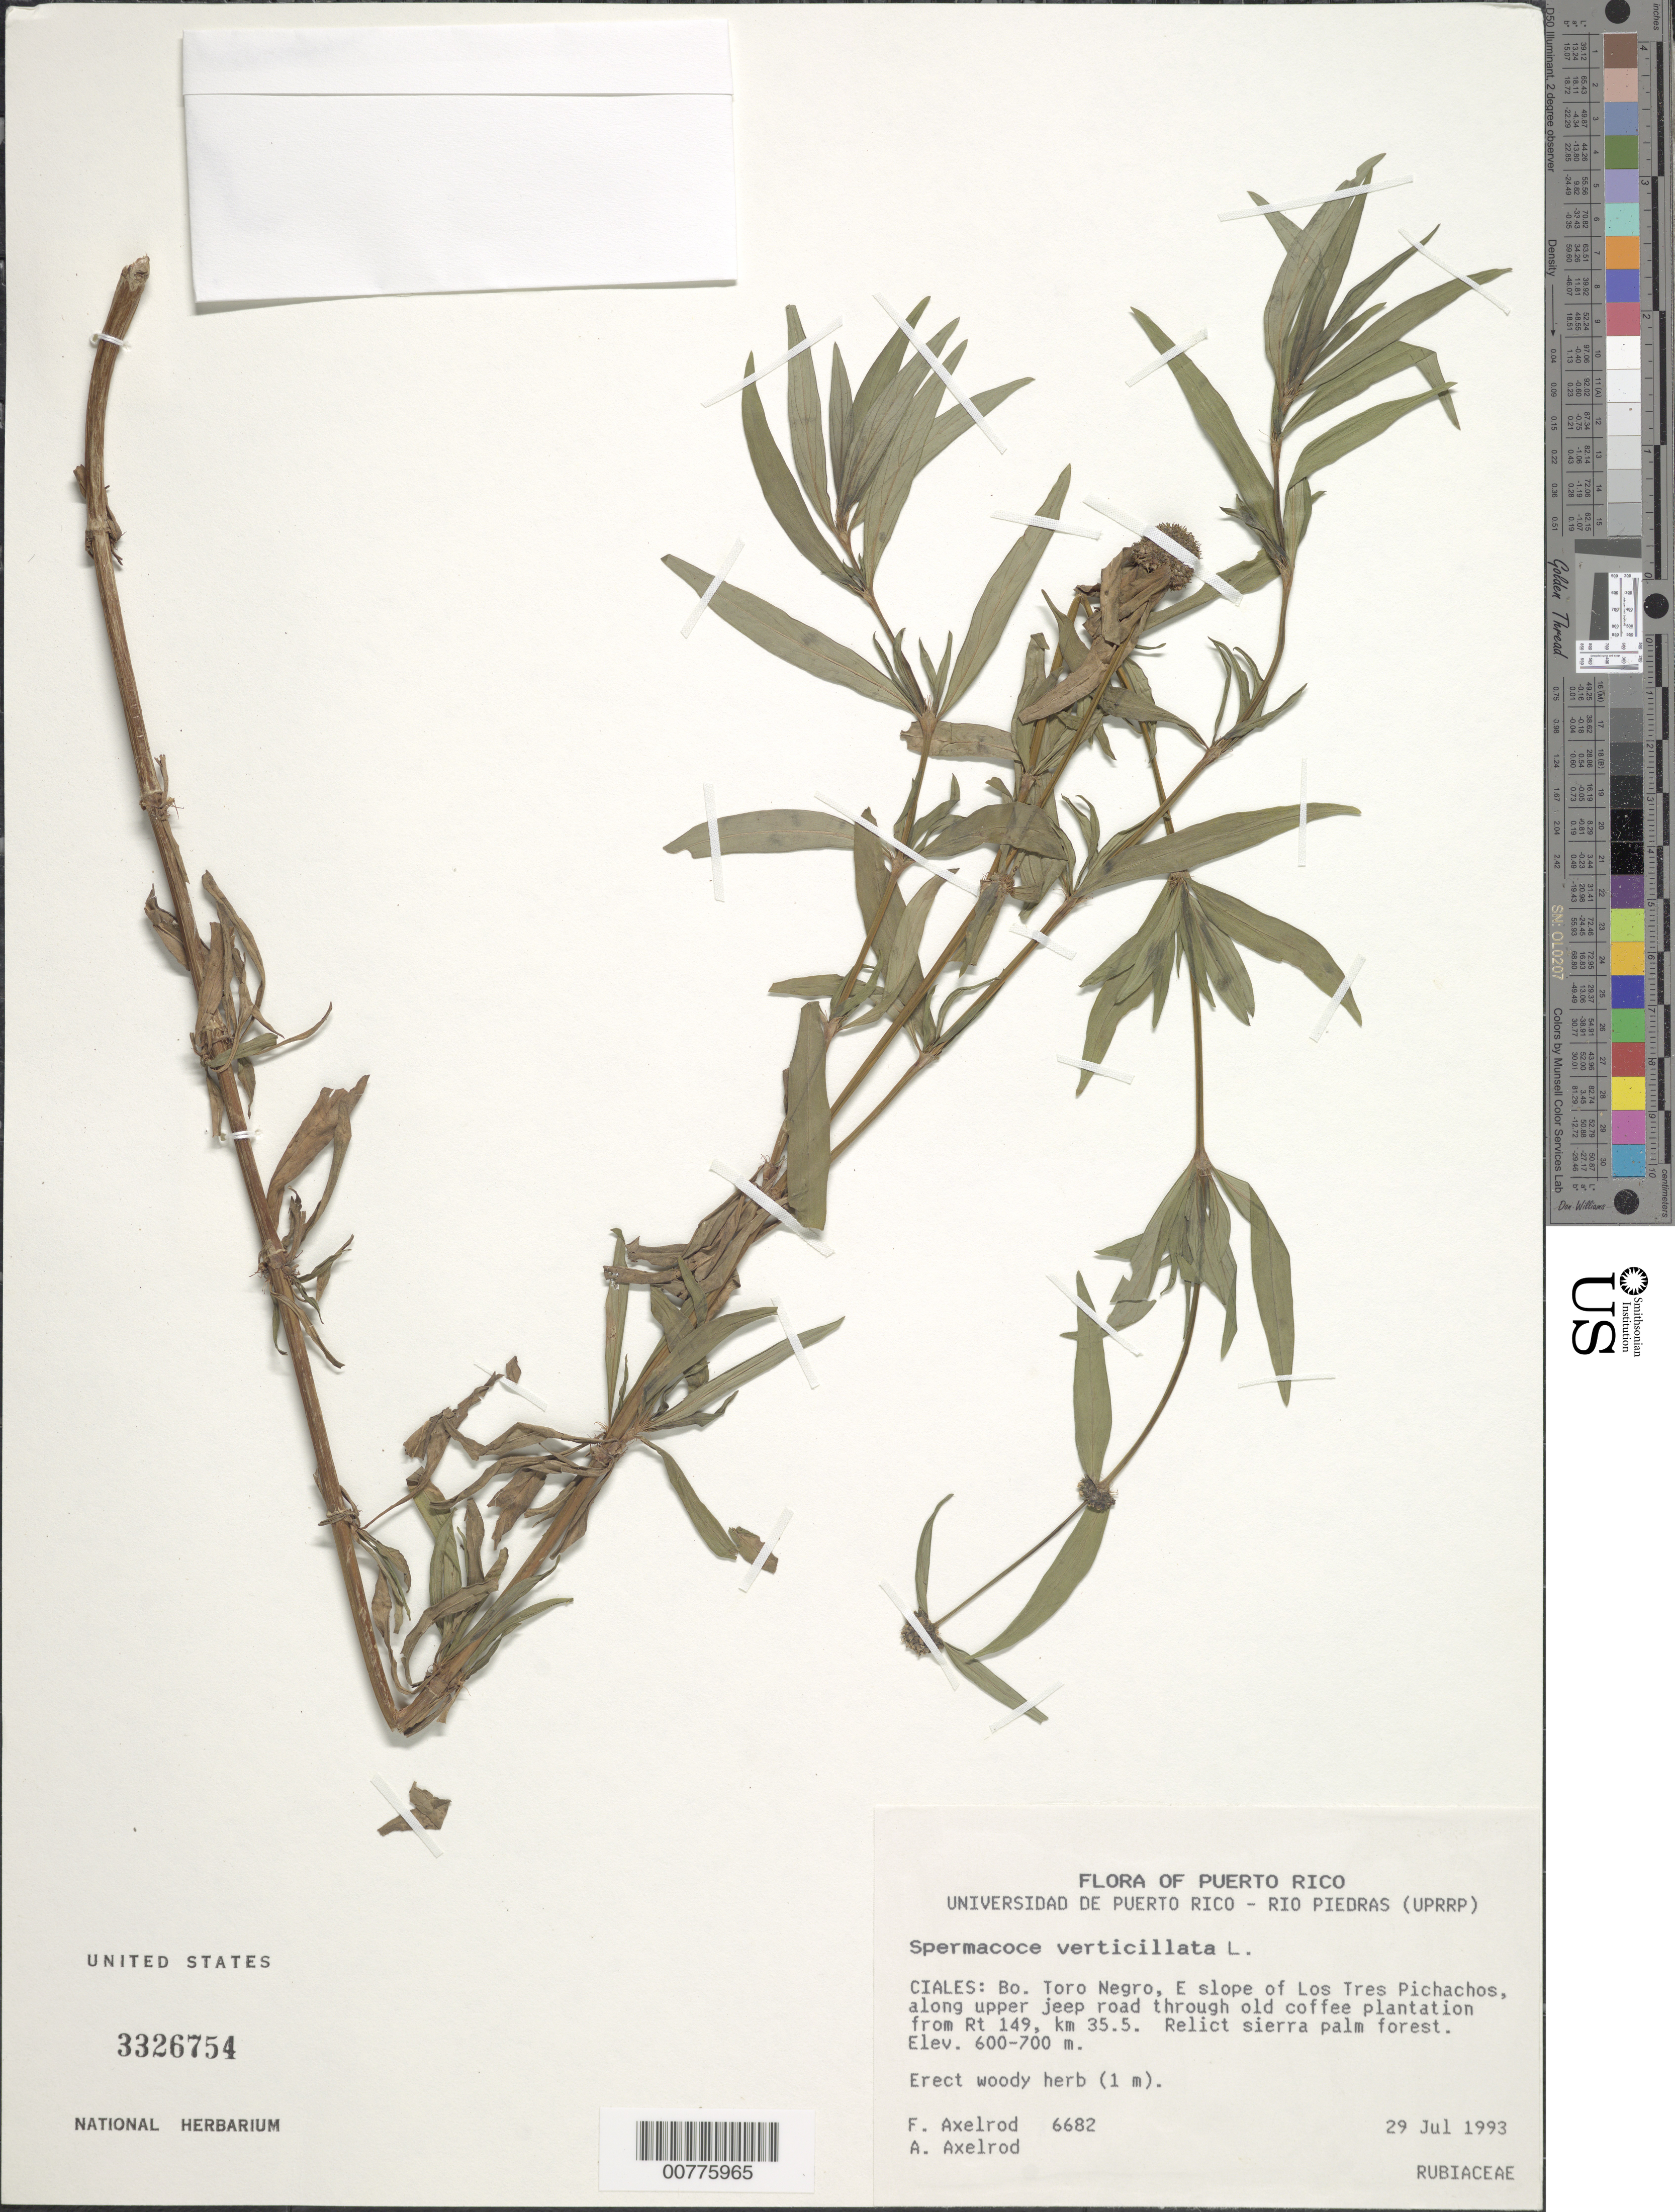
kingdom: Plantae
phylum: Tracheophyta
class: Magnoliopsida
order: Gentianales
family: Rubiaceae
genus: Spermacoce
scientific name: Spermacoce verticillata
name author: L.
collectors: F. S. Axelrod & A. Axelrod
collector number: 6682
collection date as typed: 29 Jul 1993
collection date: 1993-07-29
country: Puerto Rico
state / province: Ciales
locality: Ciales: Bo. Toro Negro, E slope of Los Tres Picachos, along upper jeep road through old coffee plantation from Rt 149, km 35.5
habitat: Relict sierra palm forest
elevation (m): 600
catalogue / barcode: US 3326754